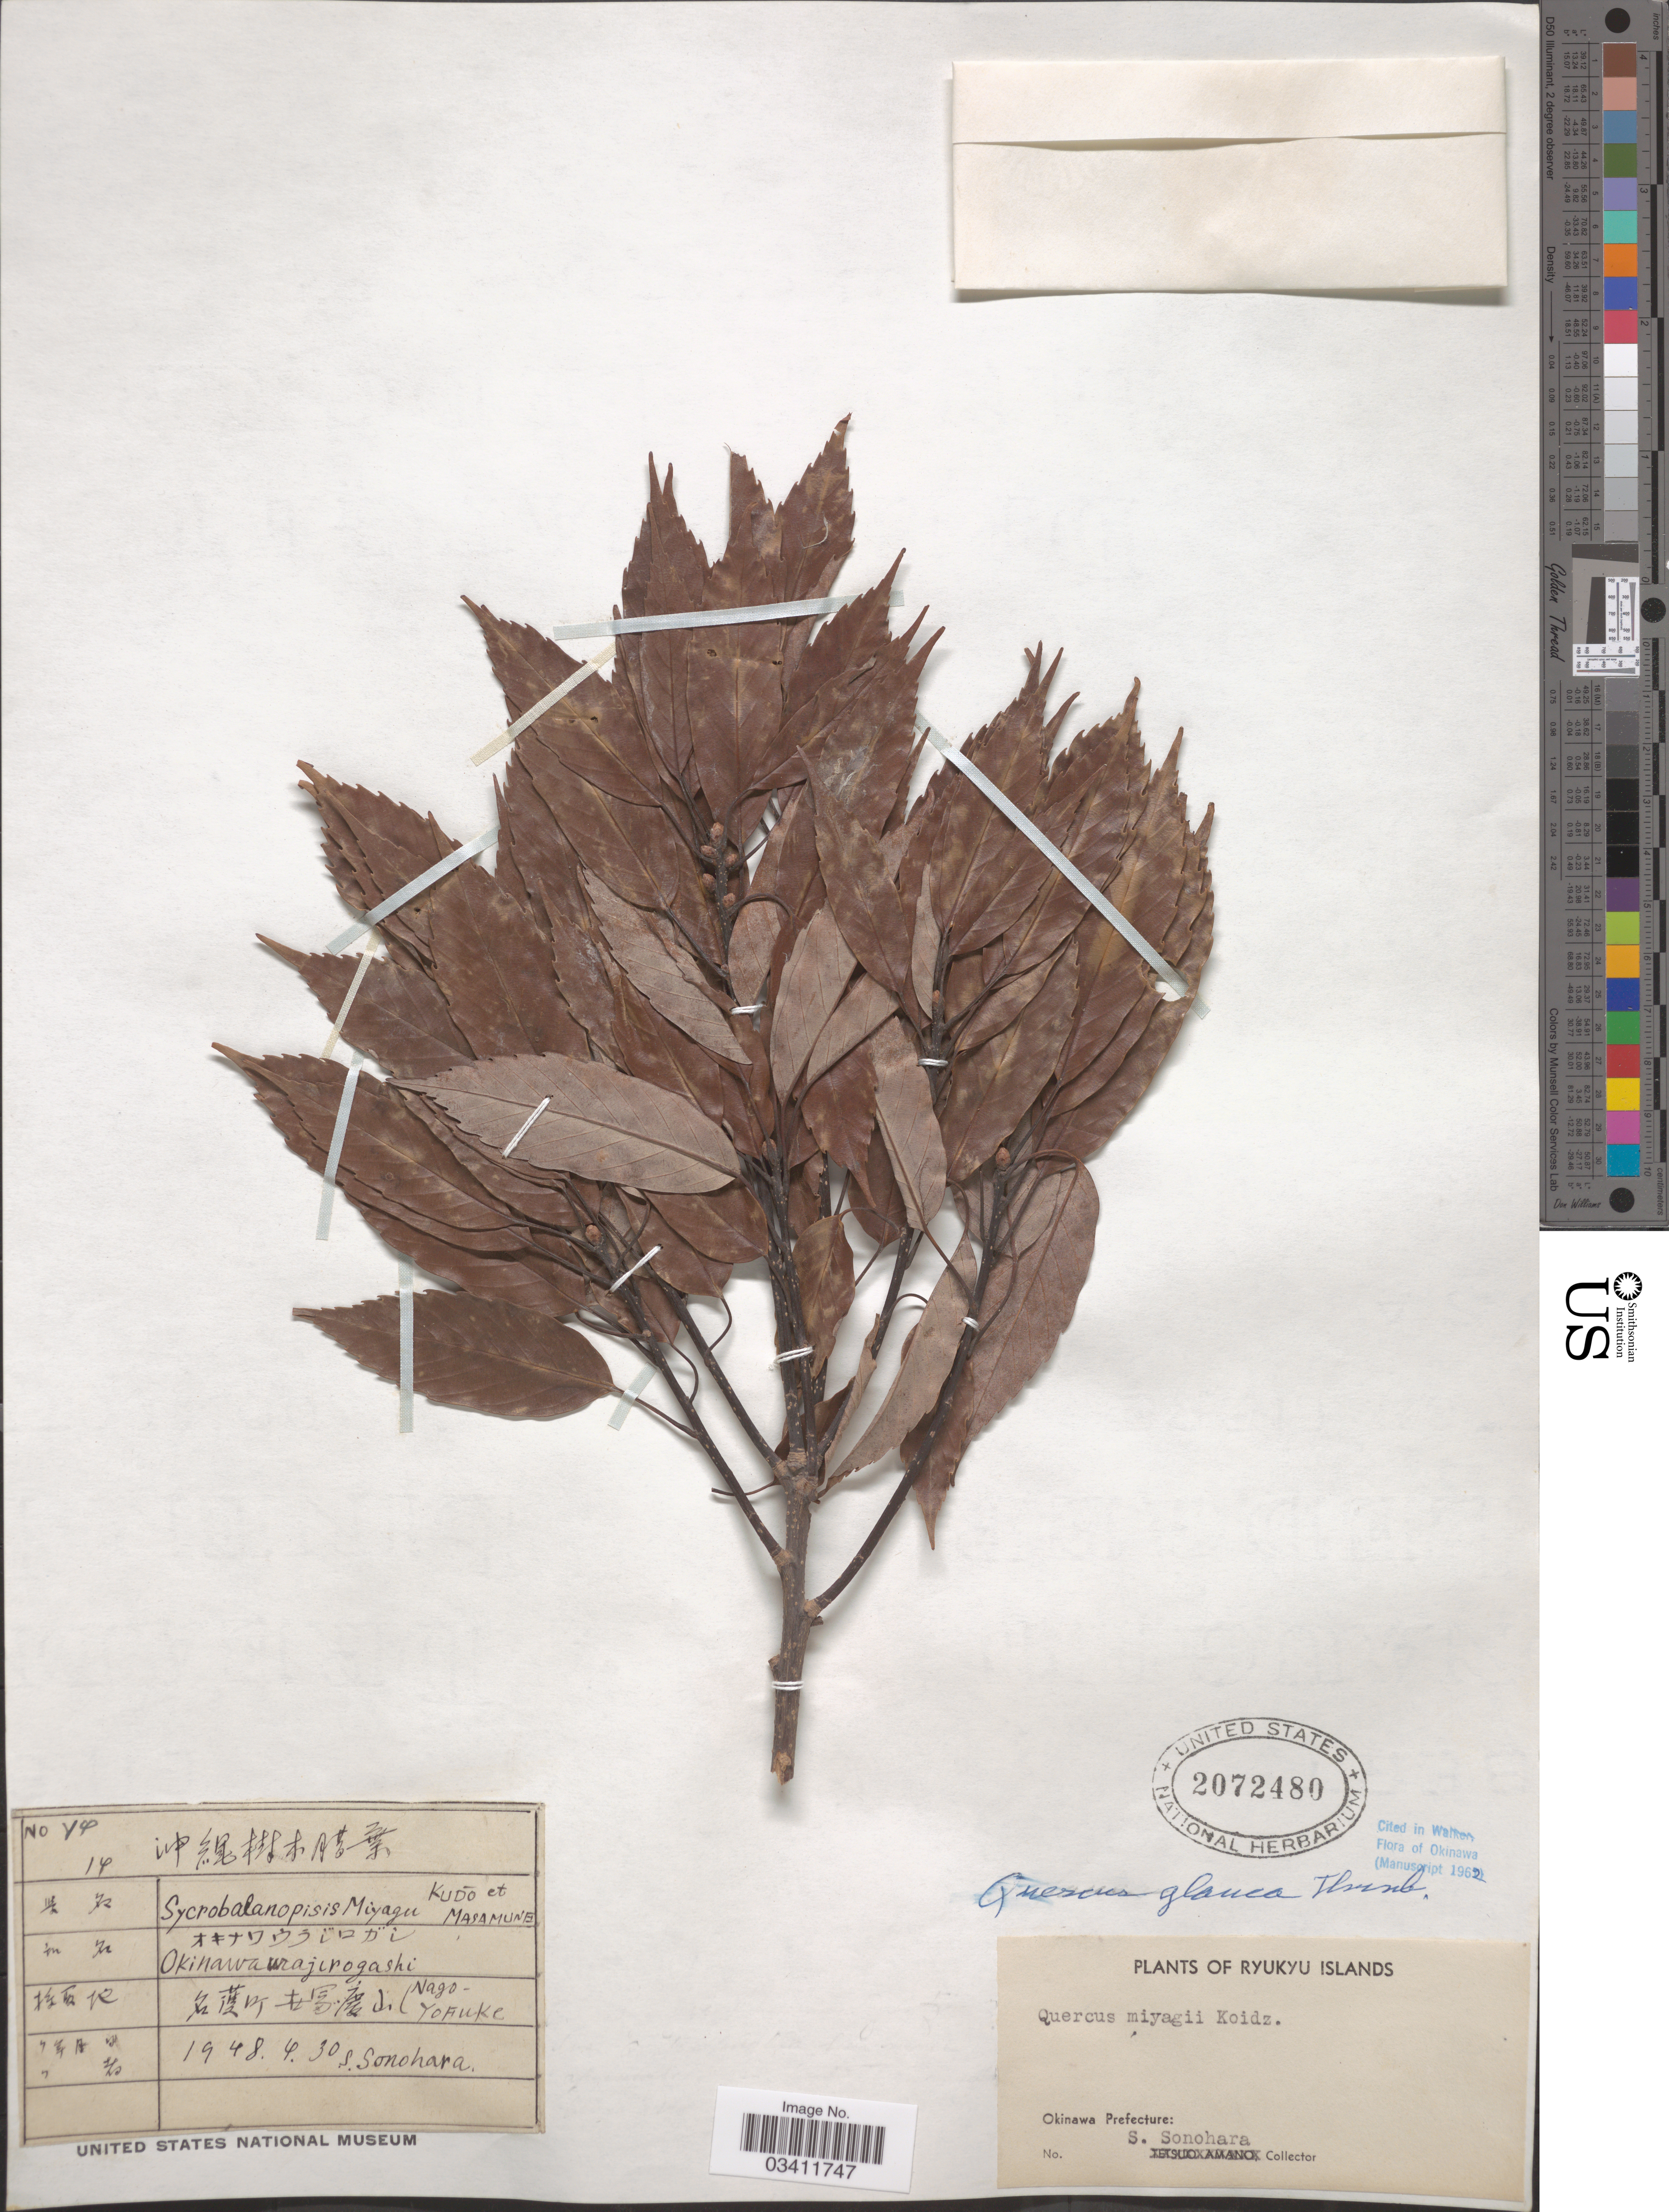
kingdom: Plantae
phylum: Tracheophyta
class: Magnoliopsida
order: Fagales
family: Fagaceae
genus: Quercus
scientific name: Quercus glauca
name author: Thunb.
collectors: S. Sonohara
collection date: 1948-04-30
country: Japan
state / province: Okinawa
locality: Ryukyu Islands. Okinawa Prefecture. [Foreign script] Okinawaurajirogashi. [Foreign script] Si (Nago-Yofuke)[unsure placement]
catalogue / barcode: US 2072480